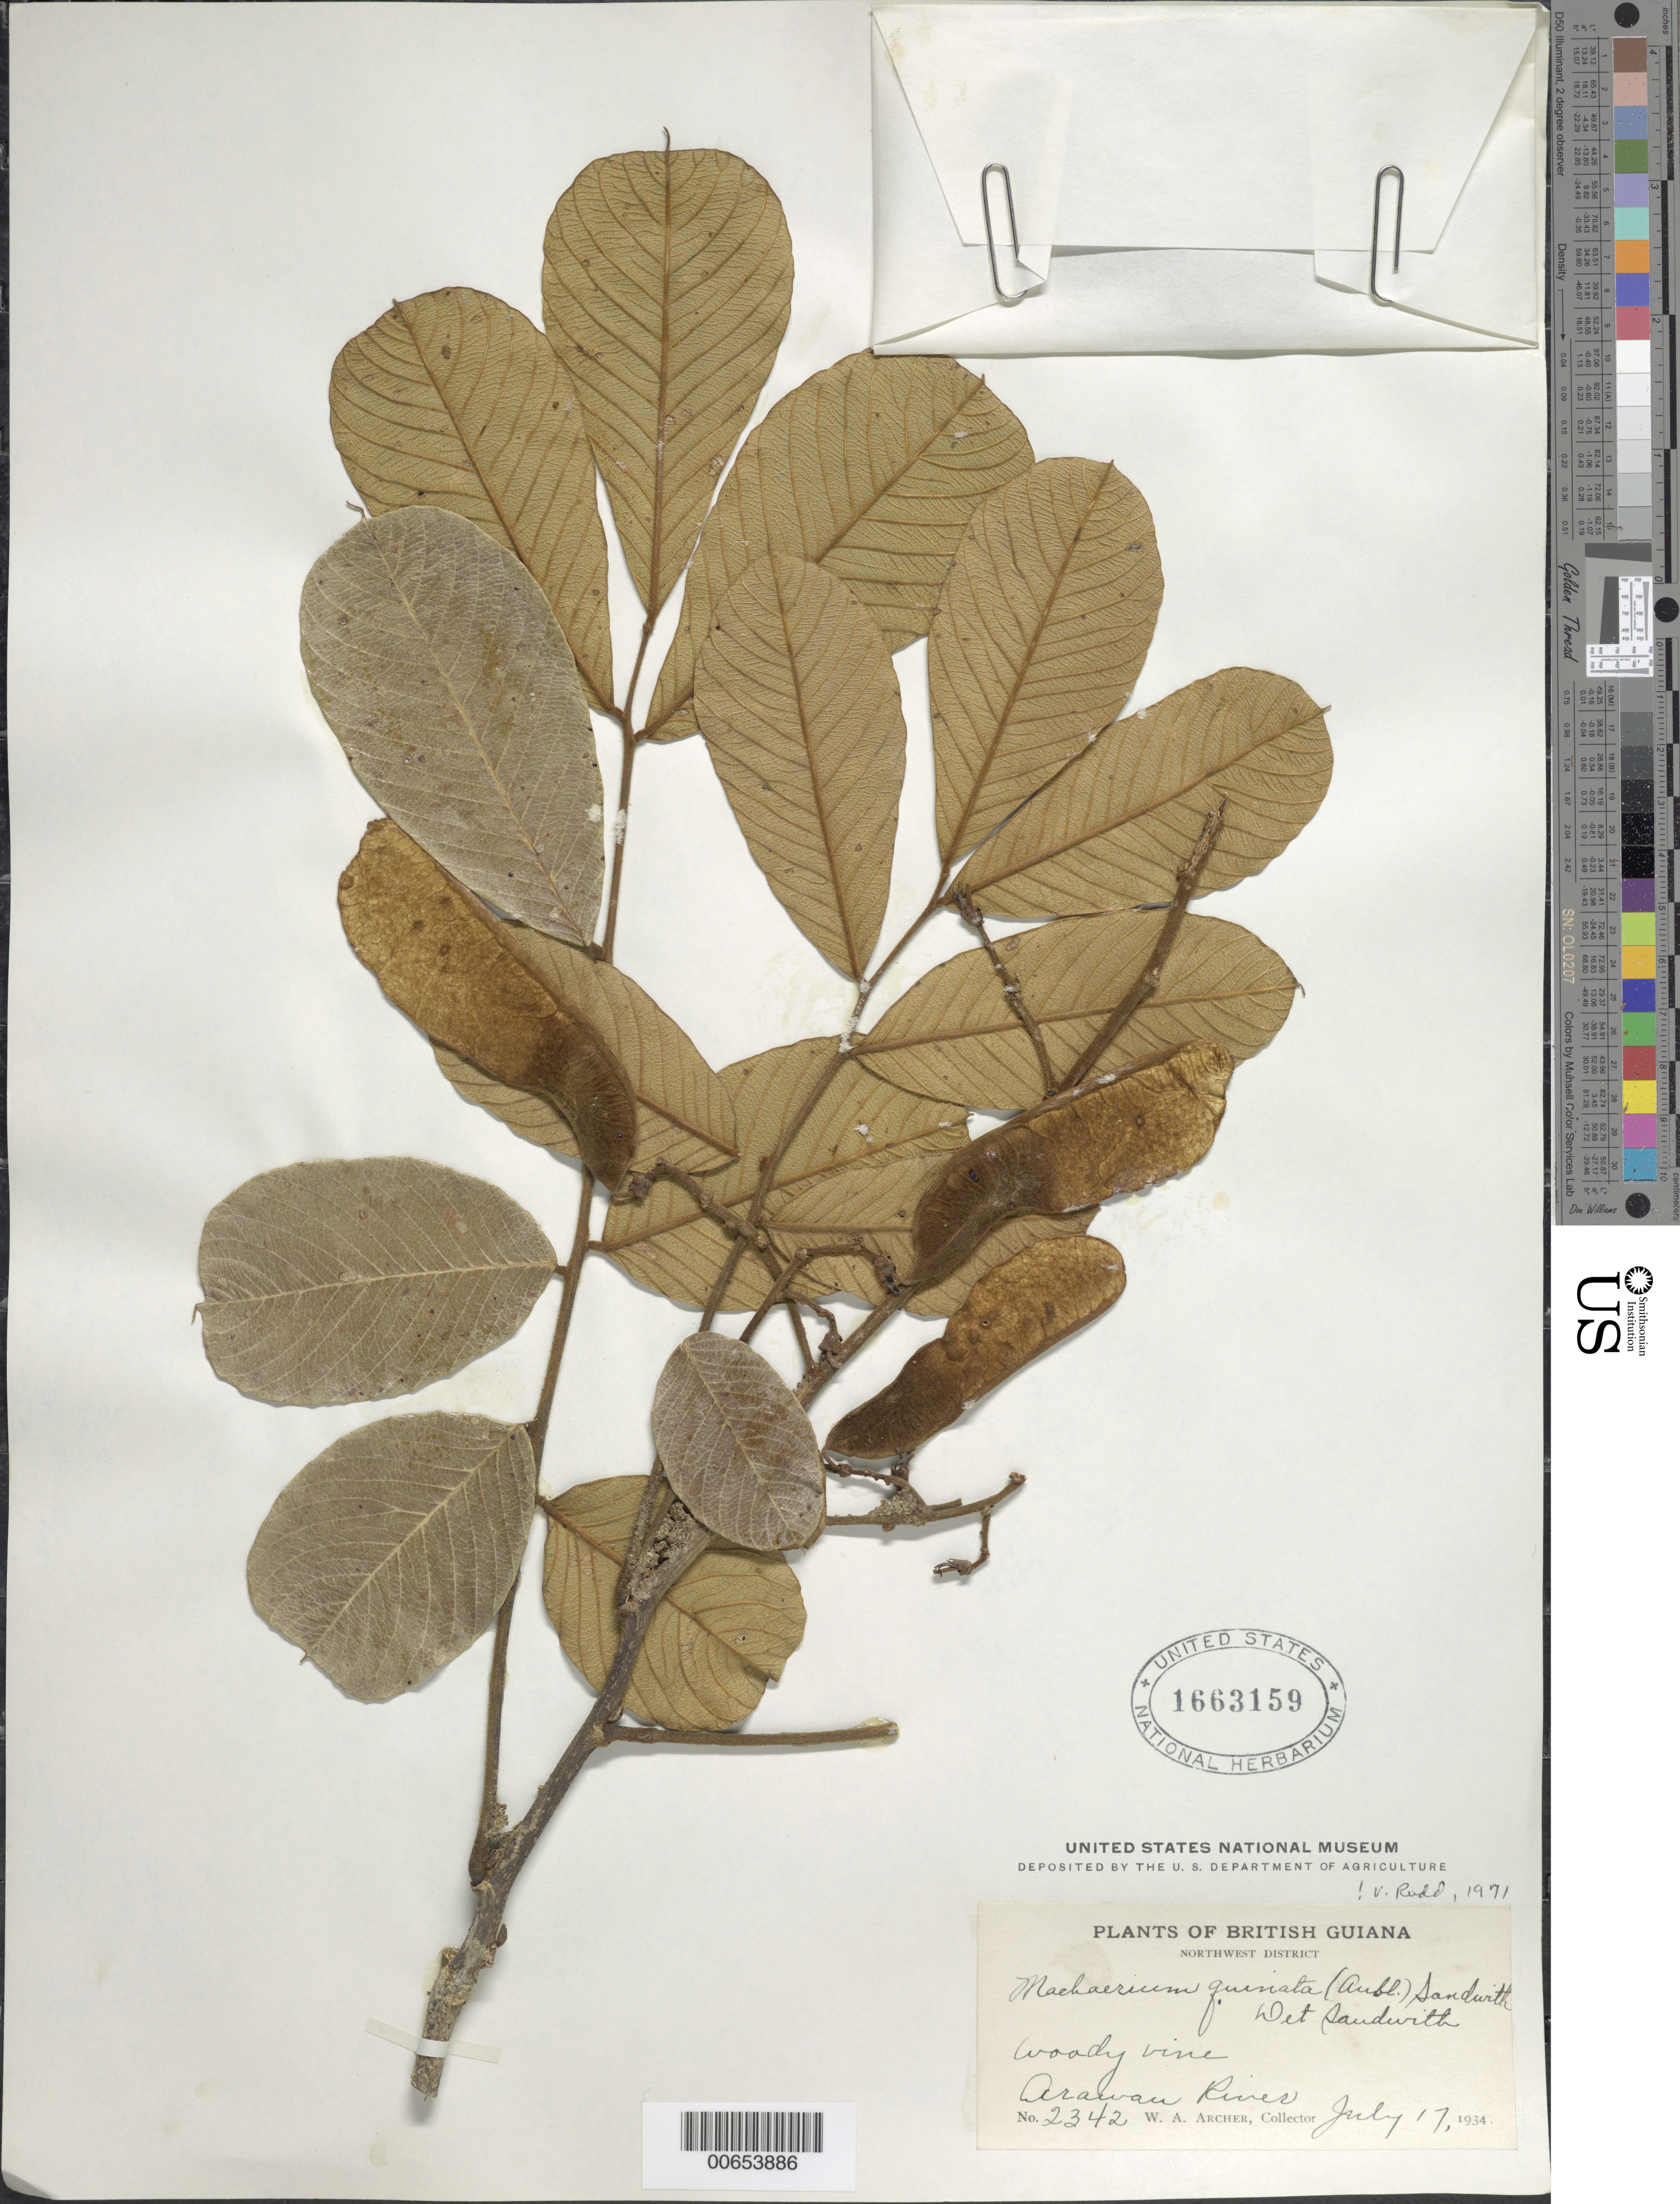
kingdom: Plantae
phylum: Tracheophyta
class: Magnoliopsida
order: Fabales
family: Fabaceae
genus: Machaerium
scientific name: Machaerium quinatum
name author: (Aubl.) Sandwith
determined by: Rudd, V. E.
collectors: W. A. Archer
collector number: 2342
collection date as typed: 17-Jul-34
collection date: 1934-07-17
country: Guyana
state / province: Barima-Waini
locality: Arawau R.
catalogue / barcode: US 1663159